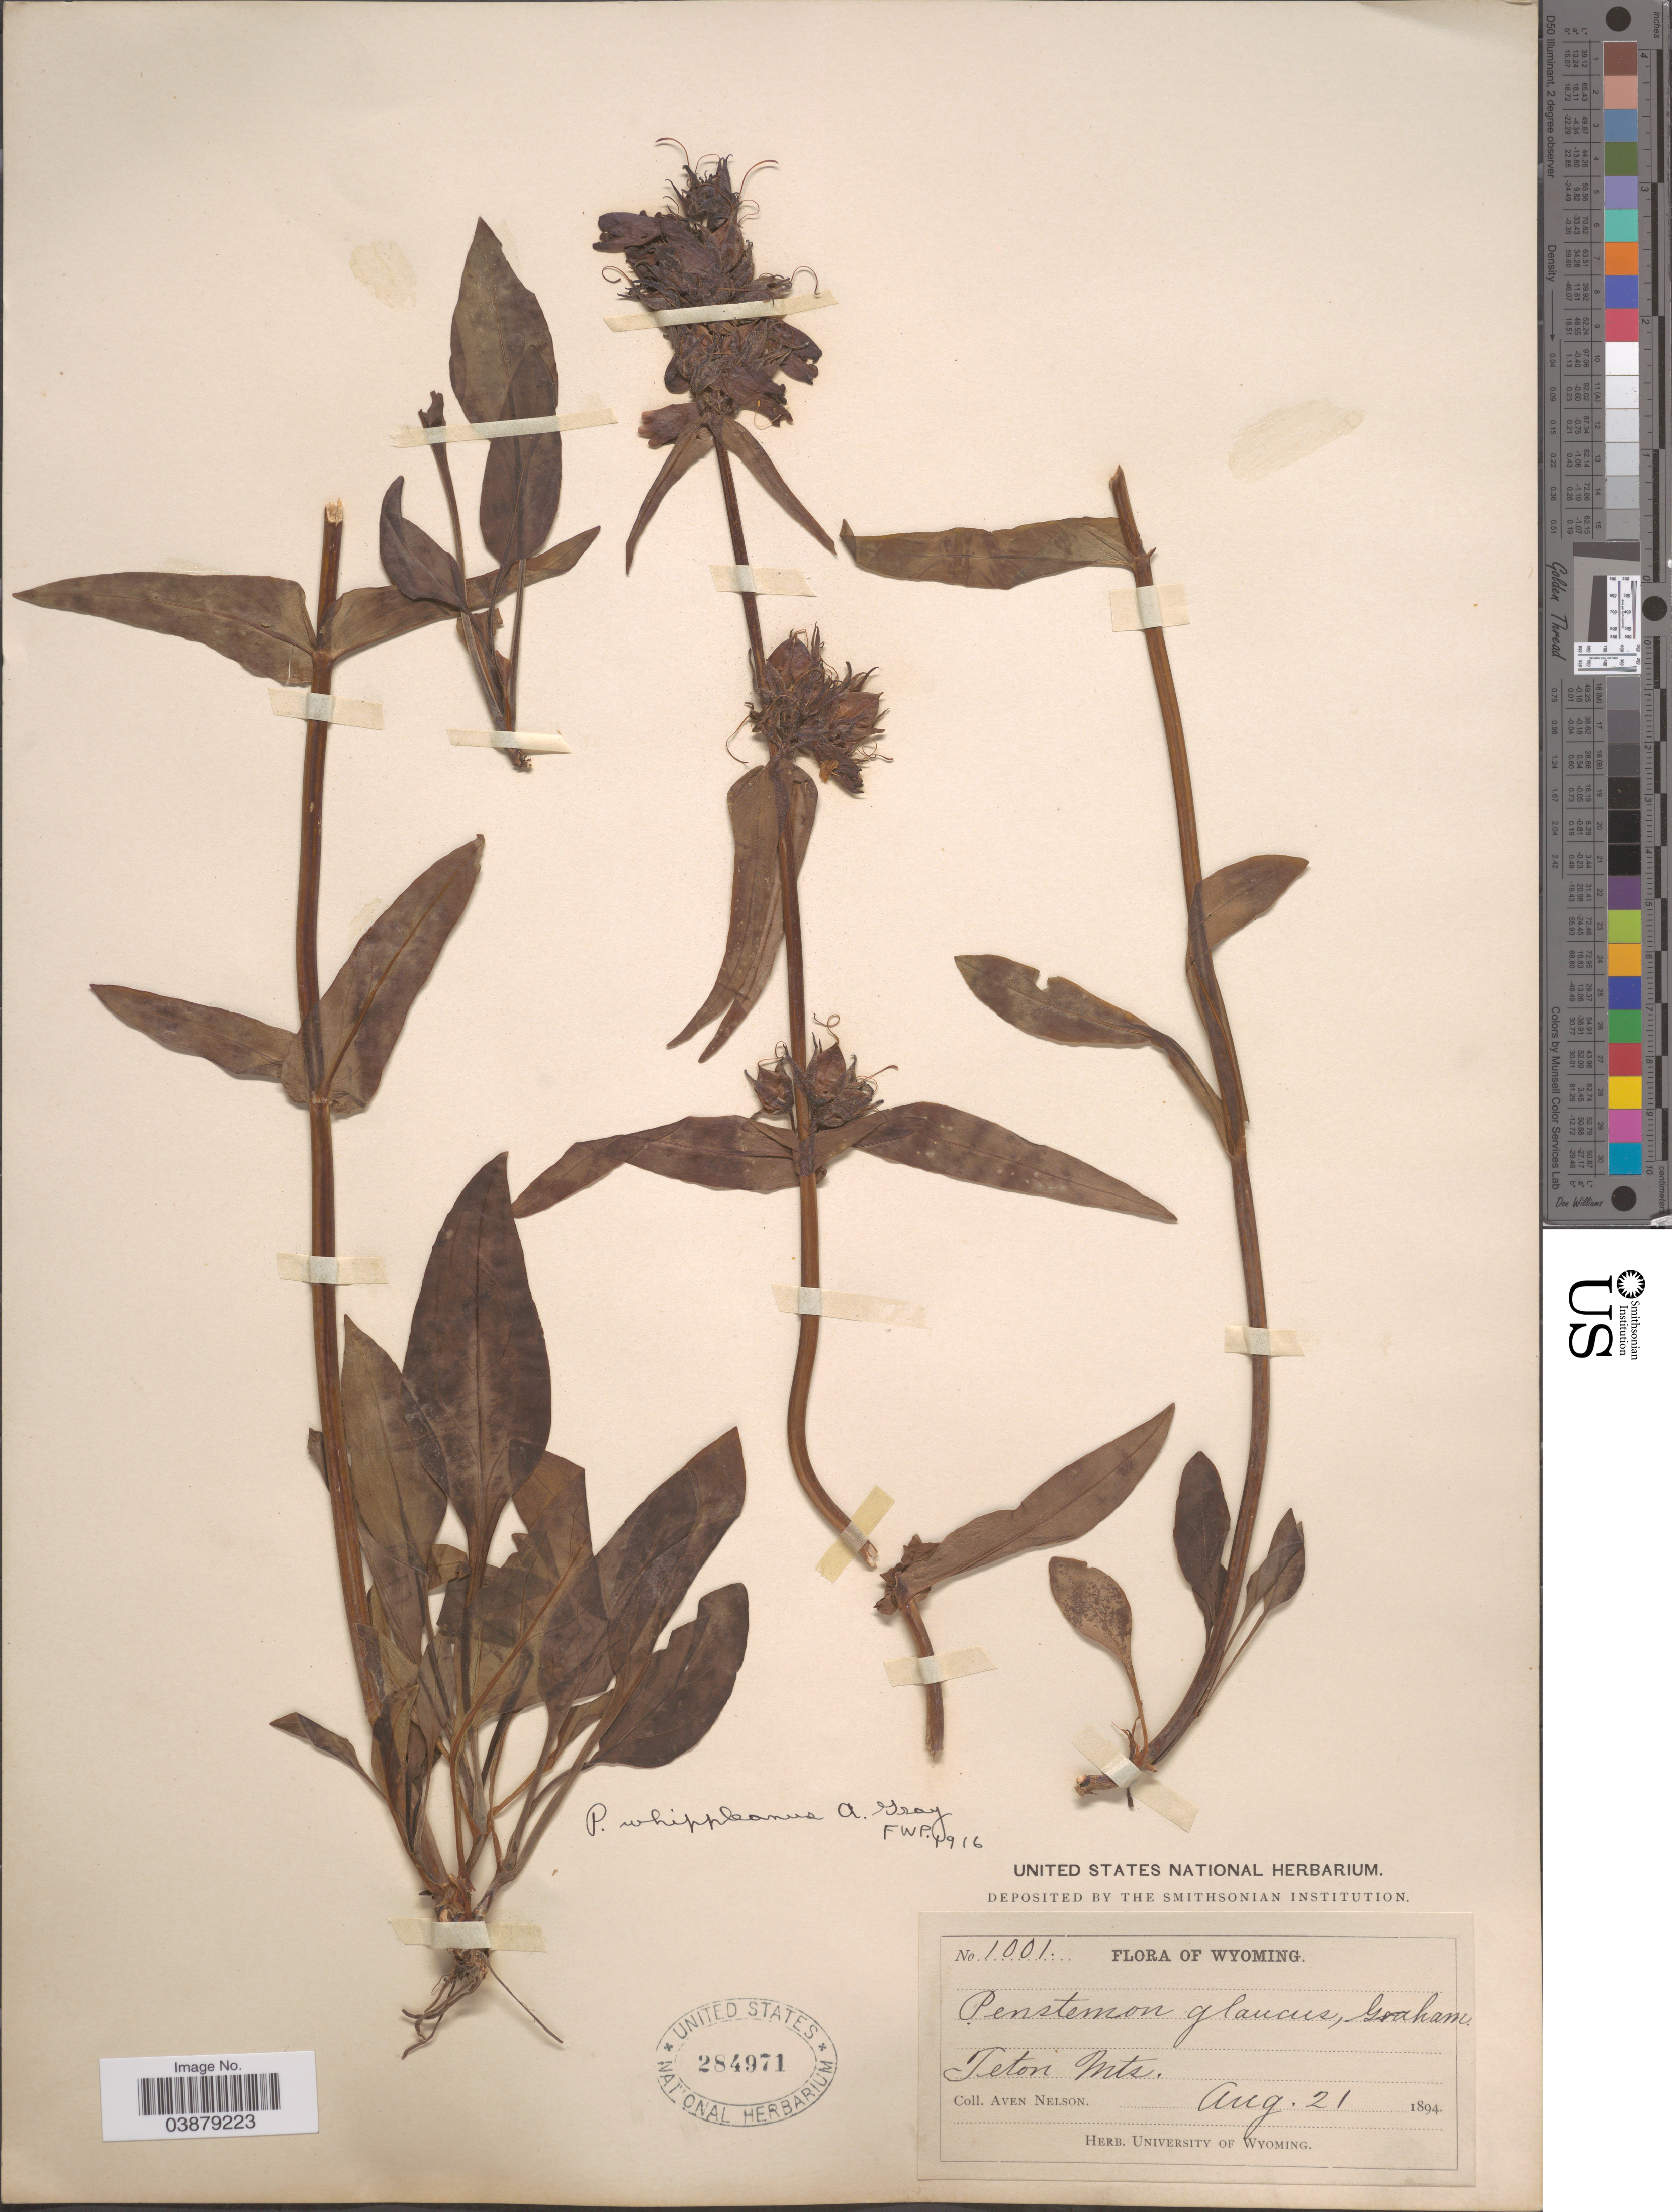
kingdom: Plantae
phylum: Tracheophyta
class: Magnoliopsida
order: Lamiales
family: Plantaginaceae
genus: Penstemon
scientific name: Penstemon whippleanus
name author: A. Gray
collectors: A. Nelson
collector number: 1001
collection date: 1894-08-21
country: United States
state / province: Wyoming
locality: Teton Mts.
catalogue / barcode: US 284971